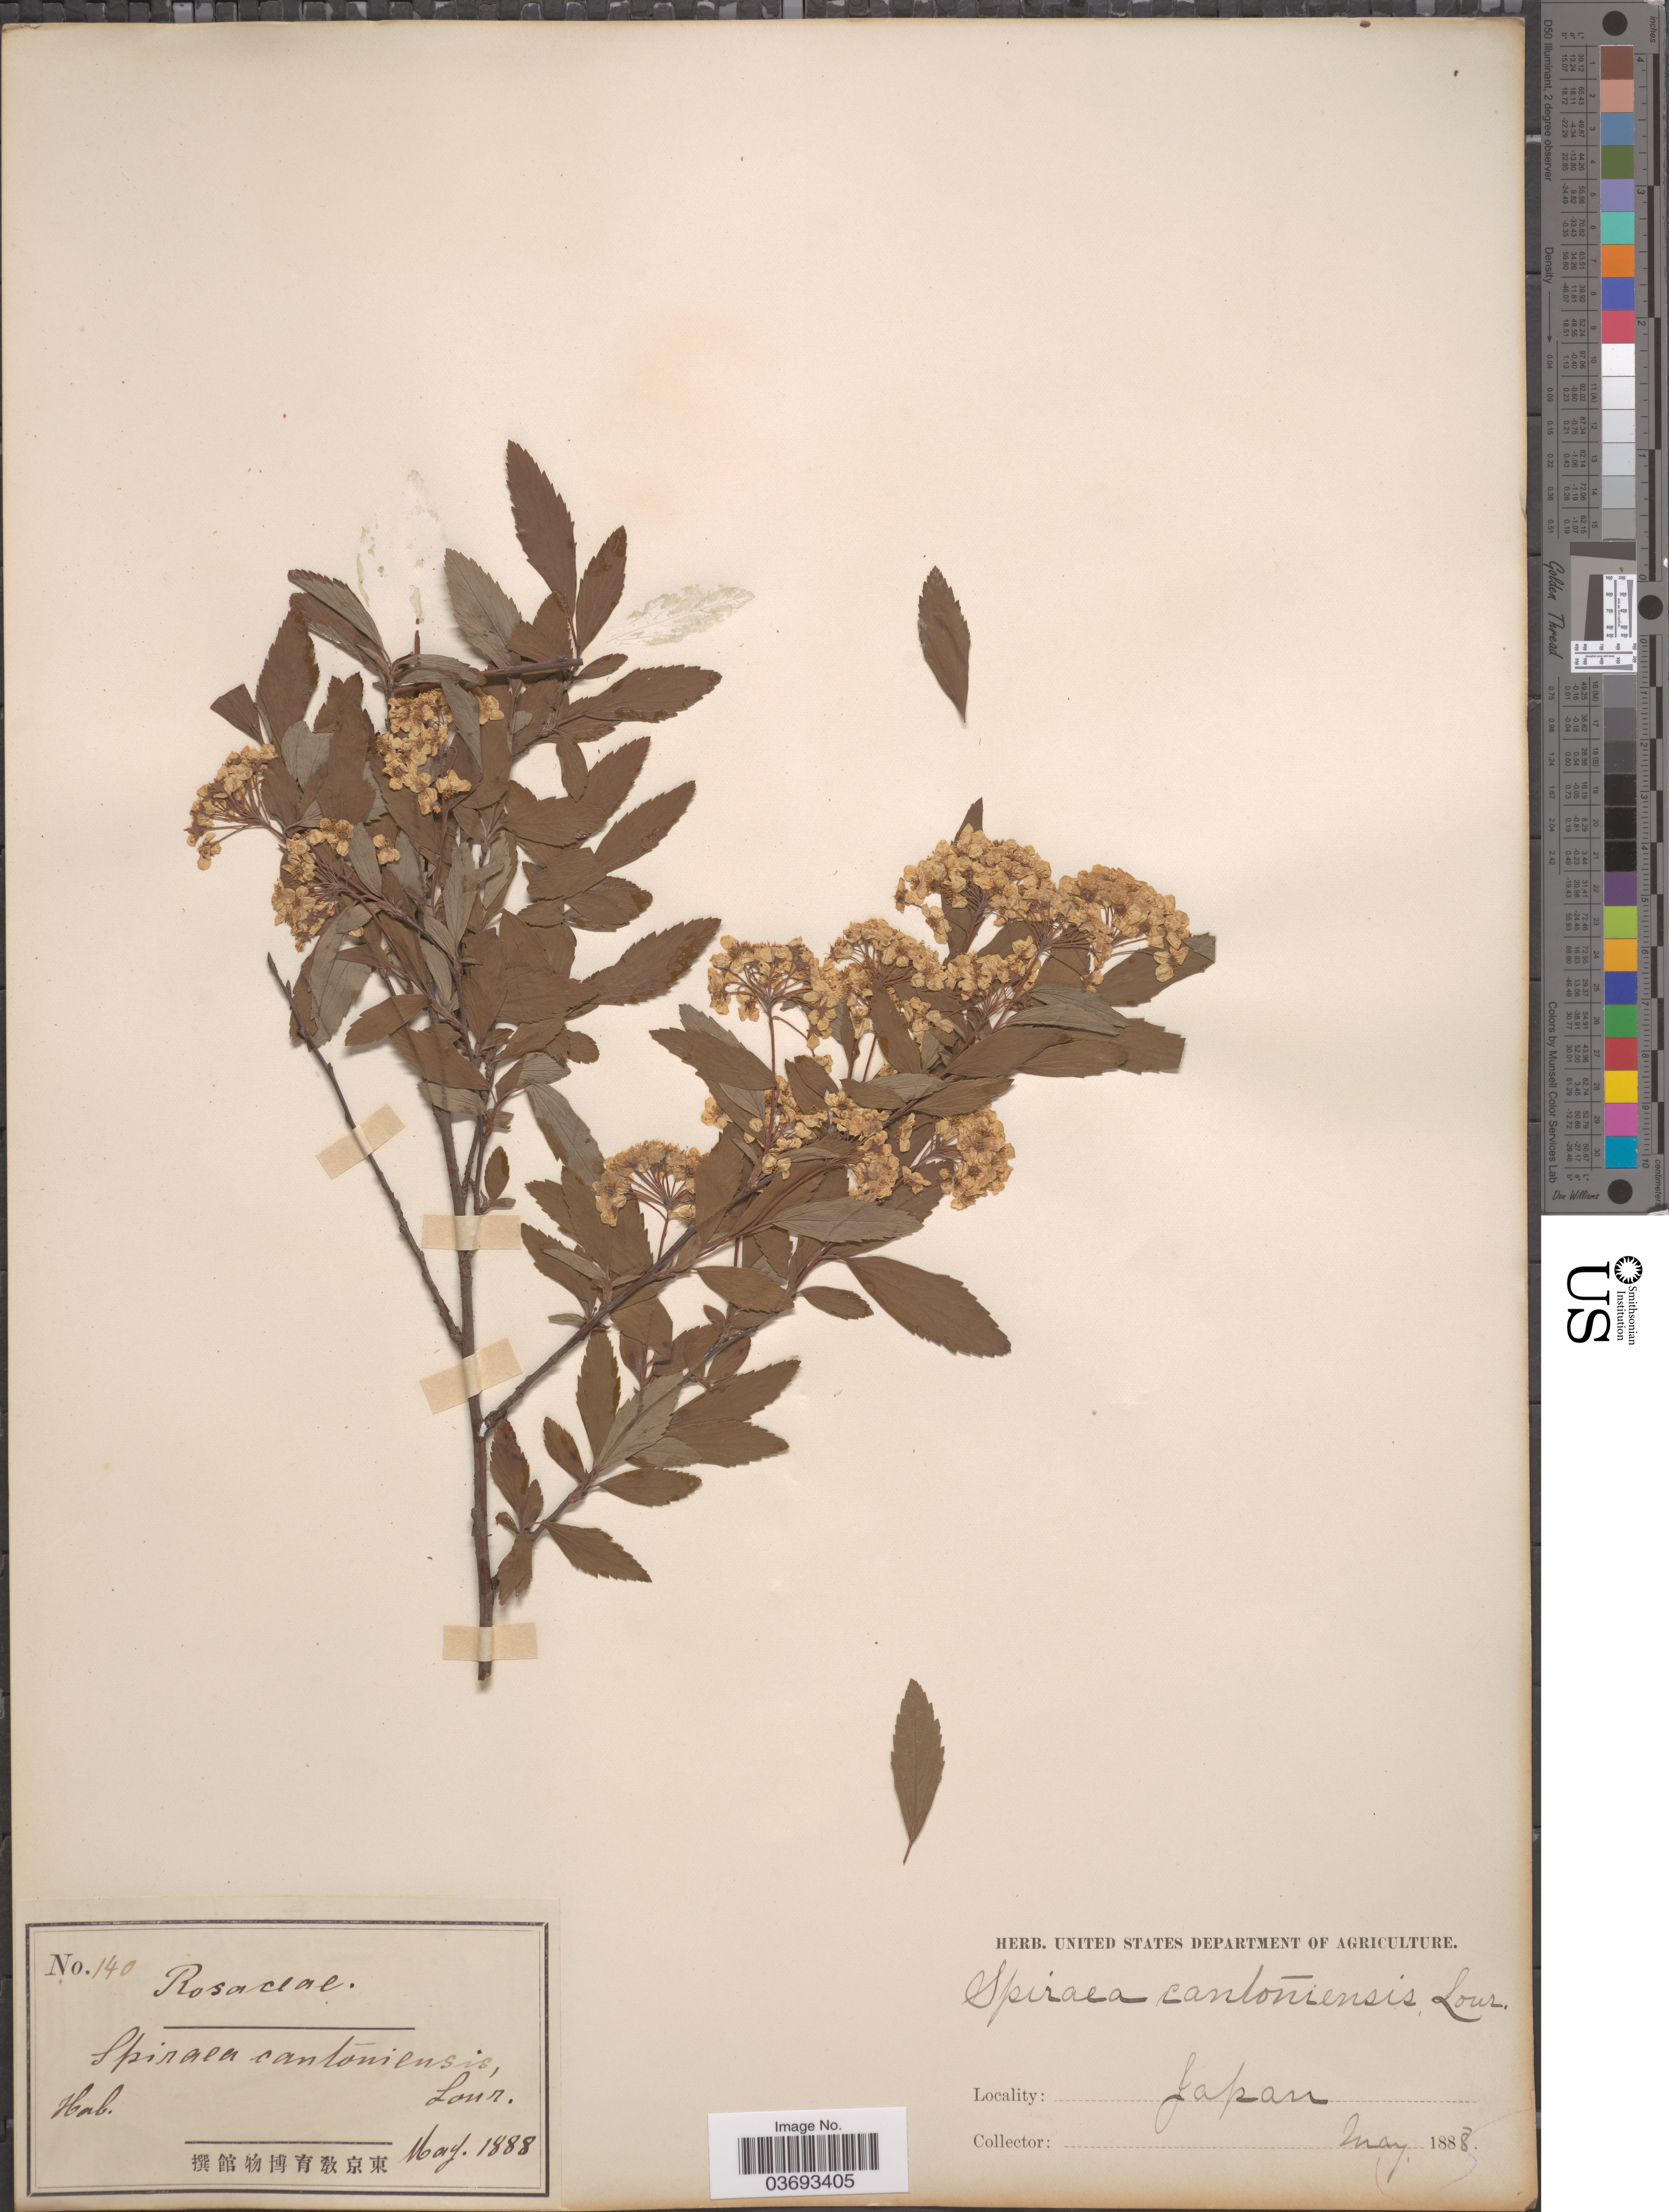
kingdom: Plantae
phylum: Tracheophyta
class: Magnoliopsida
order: Rosales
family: Rosaceae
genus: Spiraea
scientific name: Spiraea cantoniensis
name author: Lour.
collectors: Facchini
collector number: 140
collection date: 1888-05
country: Japan